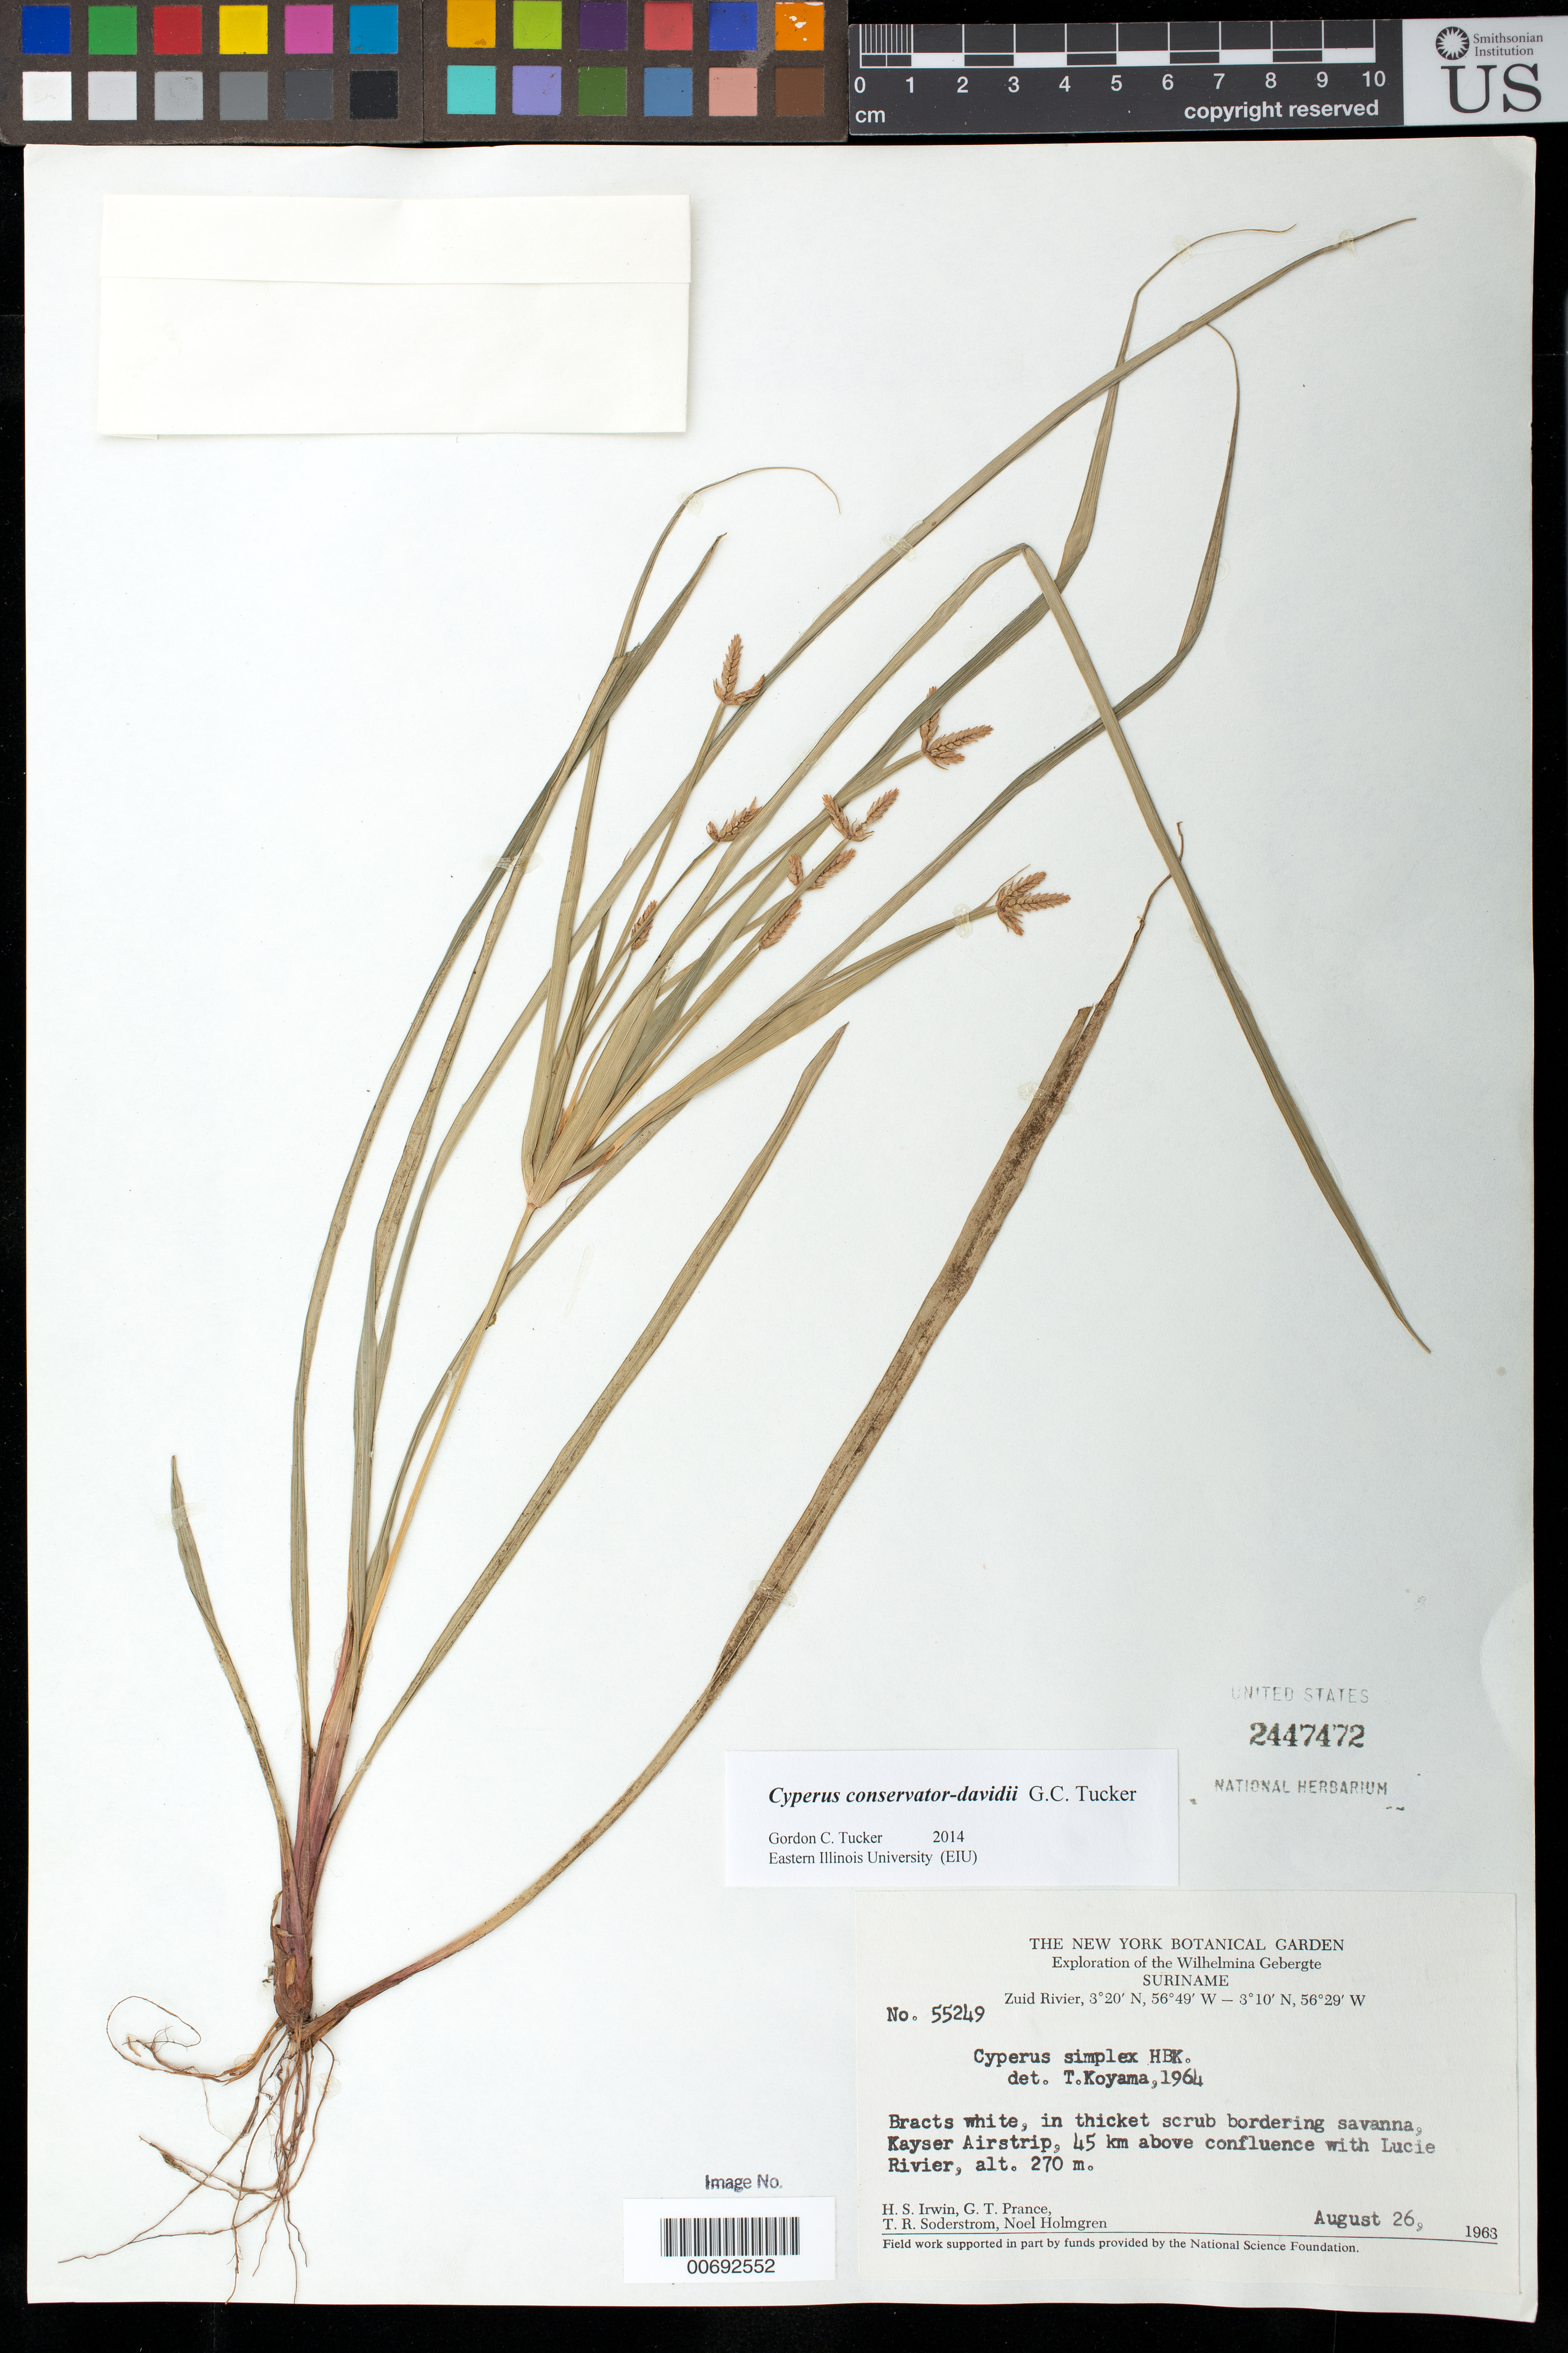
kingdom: Plantae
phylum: Tracheophyta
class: Liliopsida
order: Poales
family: Cyperaceae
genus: Cyperus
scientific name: Cyperus conservator-davidii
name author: G.C. Tucker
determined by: Tucker, G. C.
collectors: H. Irwin, G. T. Prance, T. R. Soderstrom & N. H. Holmgren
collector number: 55249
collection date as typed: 26-Aug-63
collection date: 1963-08-26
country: Suriname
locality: Kayser Airstrip, Zuid R., 45 km above confl. with Lucie R., Wilhelmina Gebergte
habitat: Thicket shrub bordering savanna;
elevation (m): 270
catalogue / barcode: US 2447472